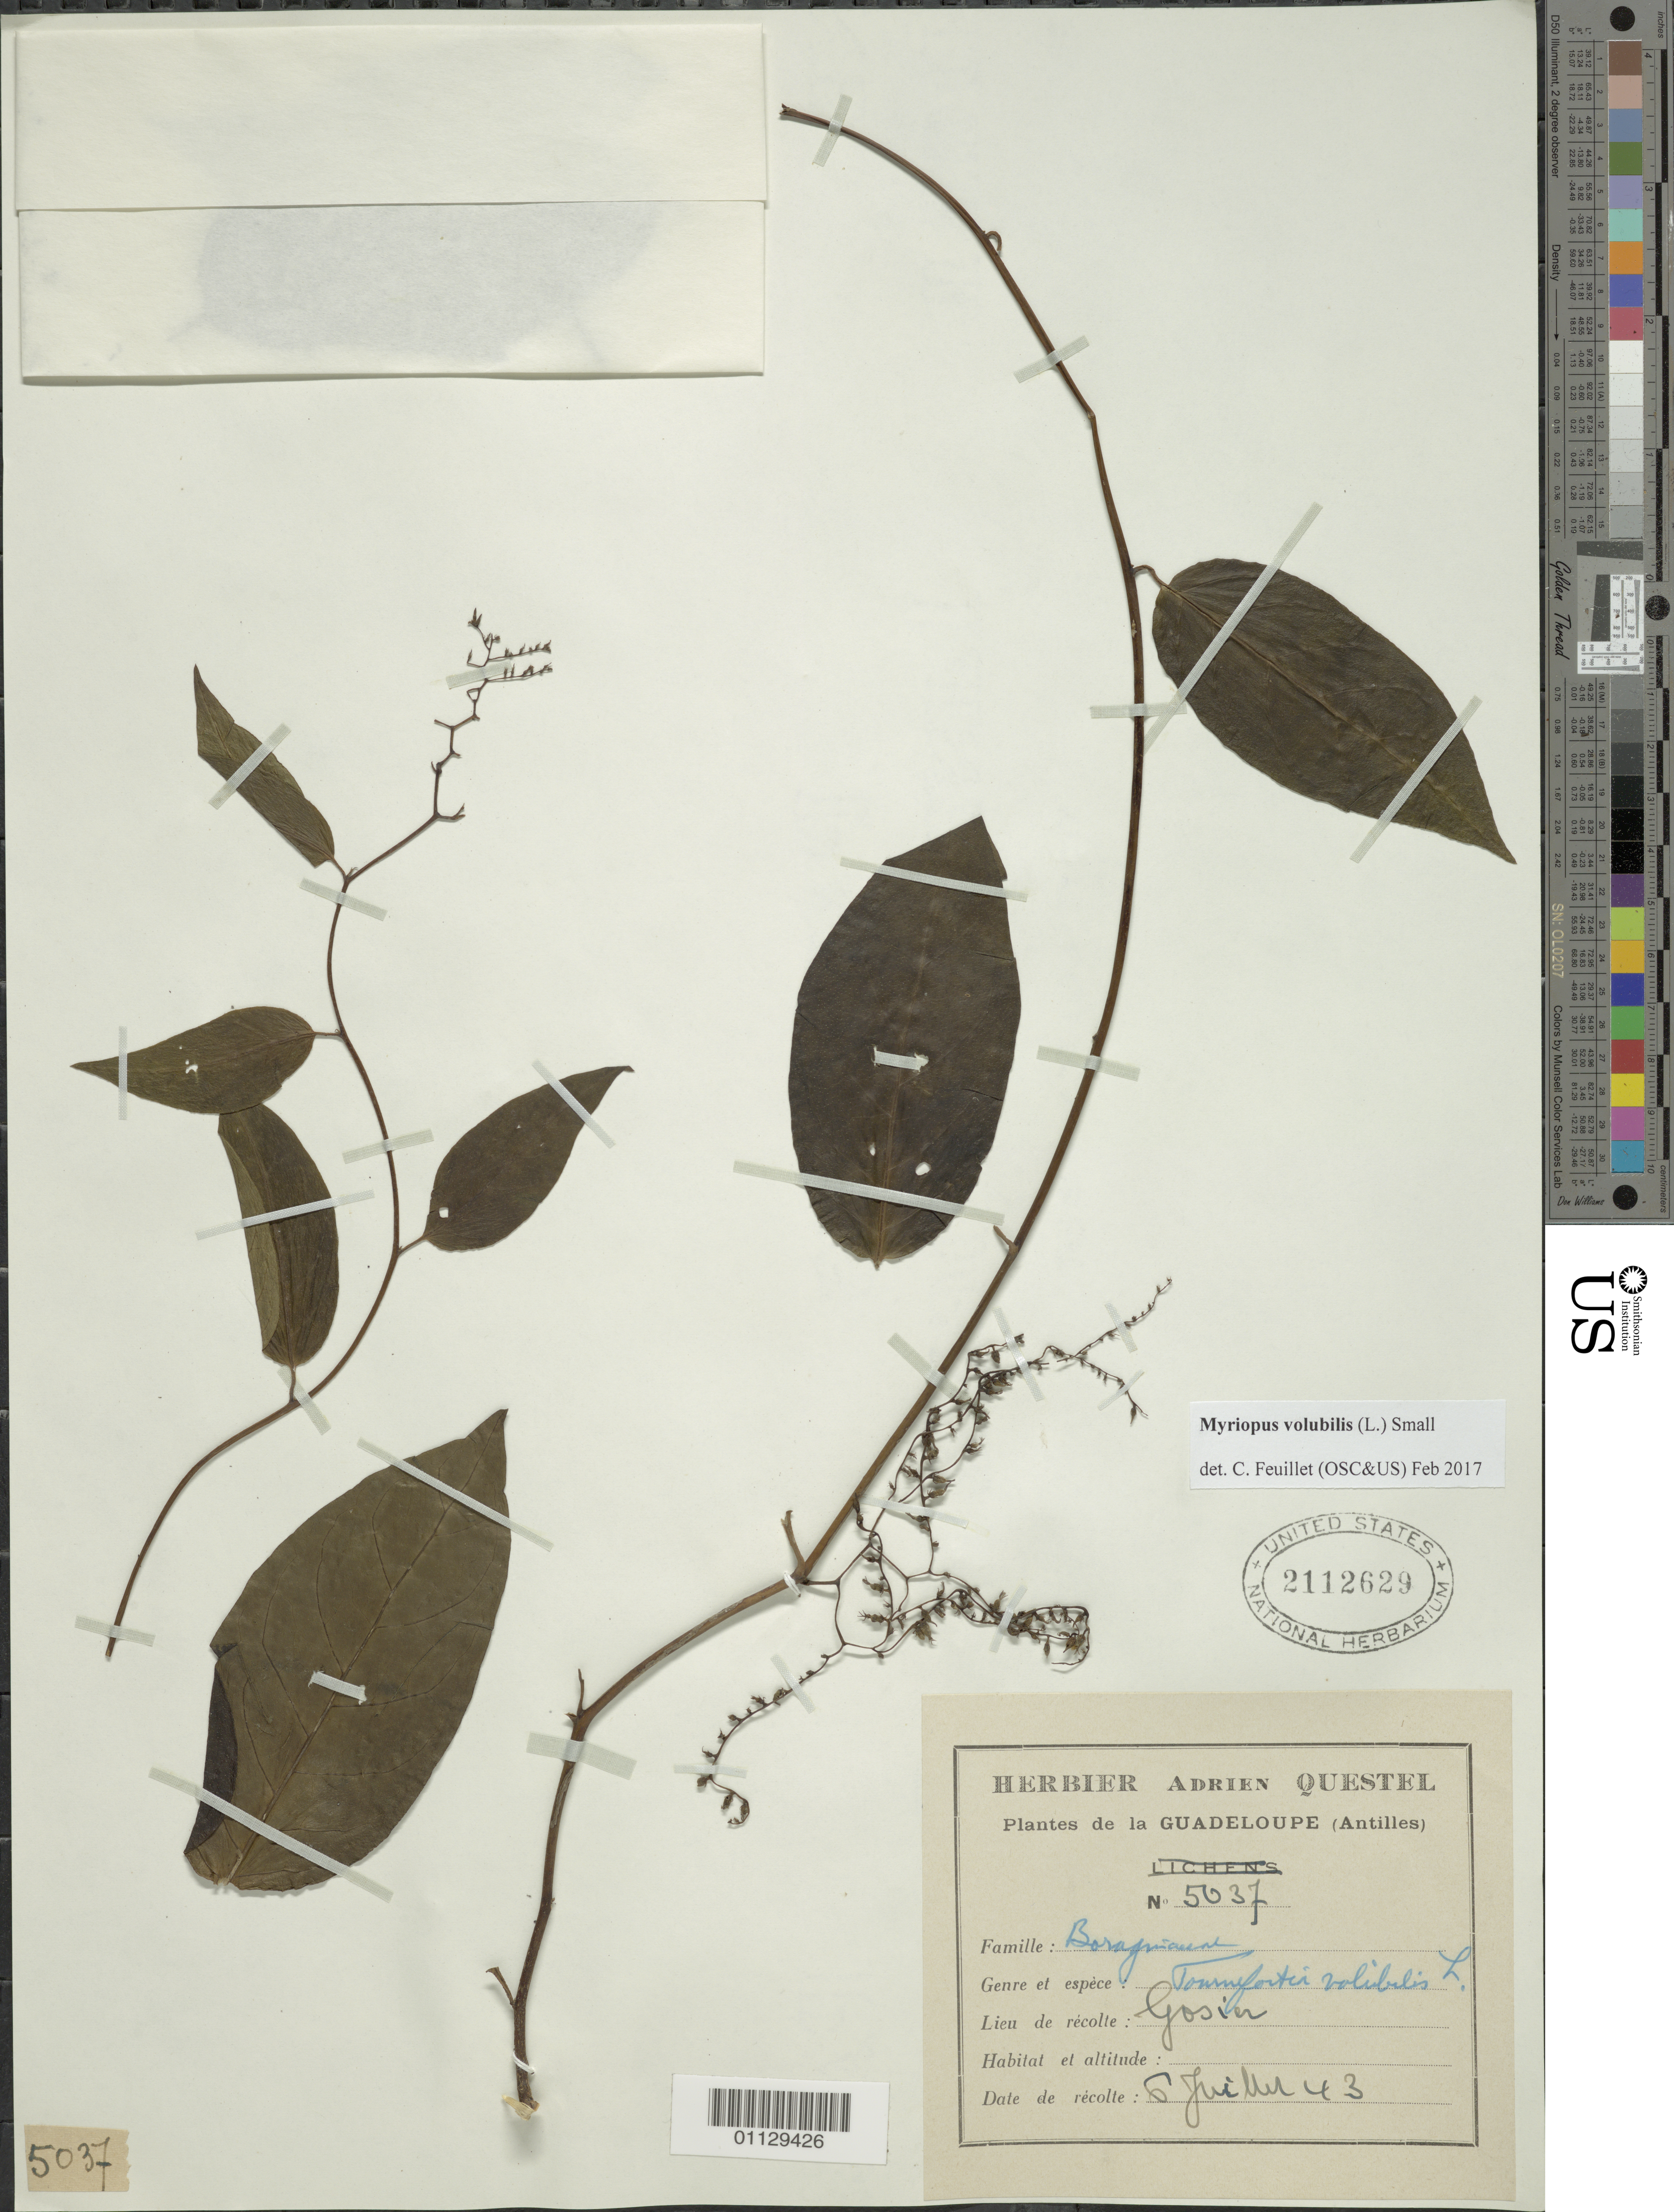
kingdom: Plantae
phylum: Tracheophyta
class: Magnoliopsida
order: Boraginales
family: Heliotropiaceae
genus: Myriopus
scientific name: Myriopus volubilis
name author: (L.) Small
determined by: Feuillet, C.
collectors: A. Questel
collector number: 5037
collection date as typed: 06 Jul 1943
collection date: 1943-07-06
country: Guadeloupe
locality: Gosier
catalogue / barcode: US 2112629